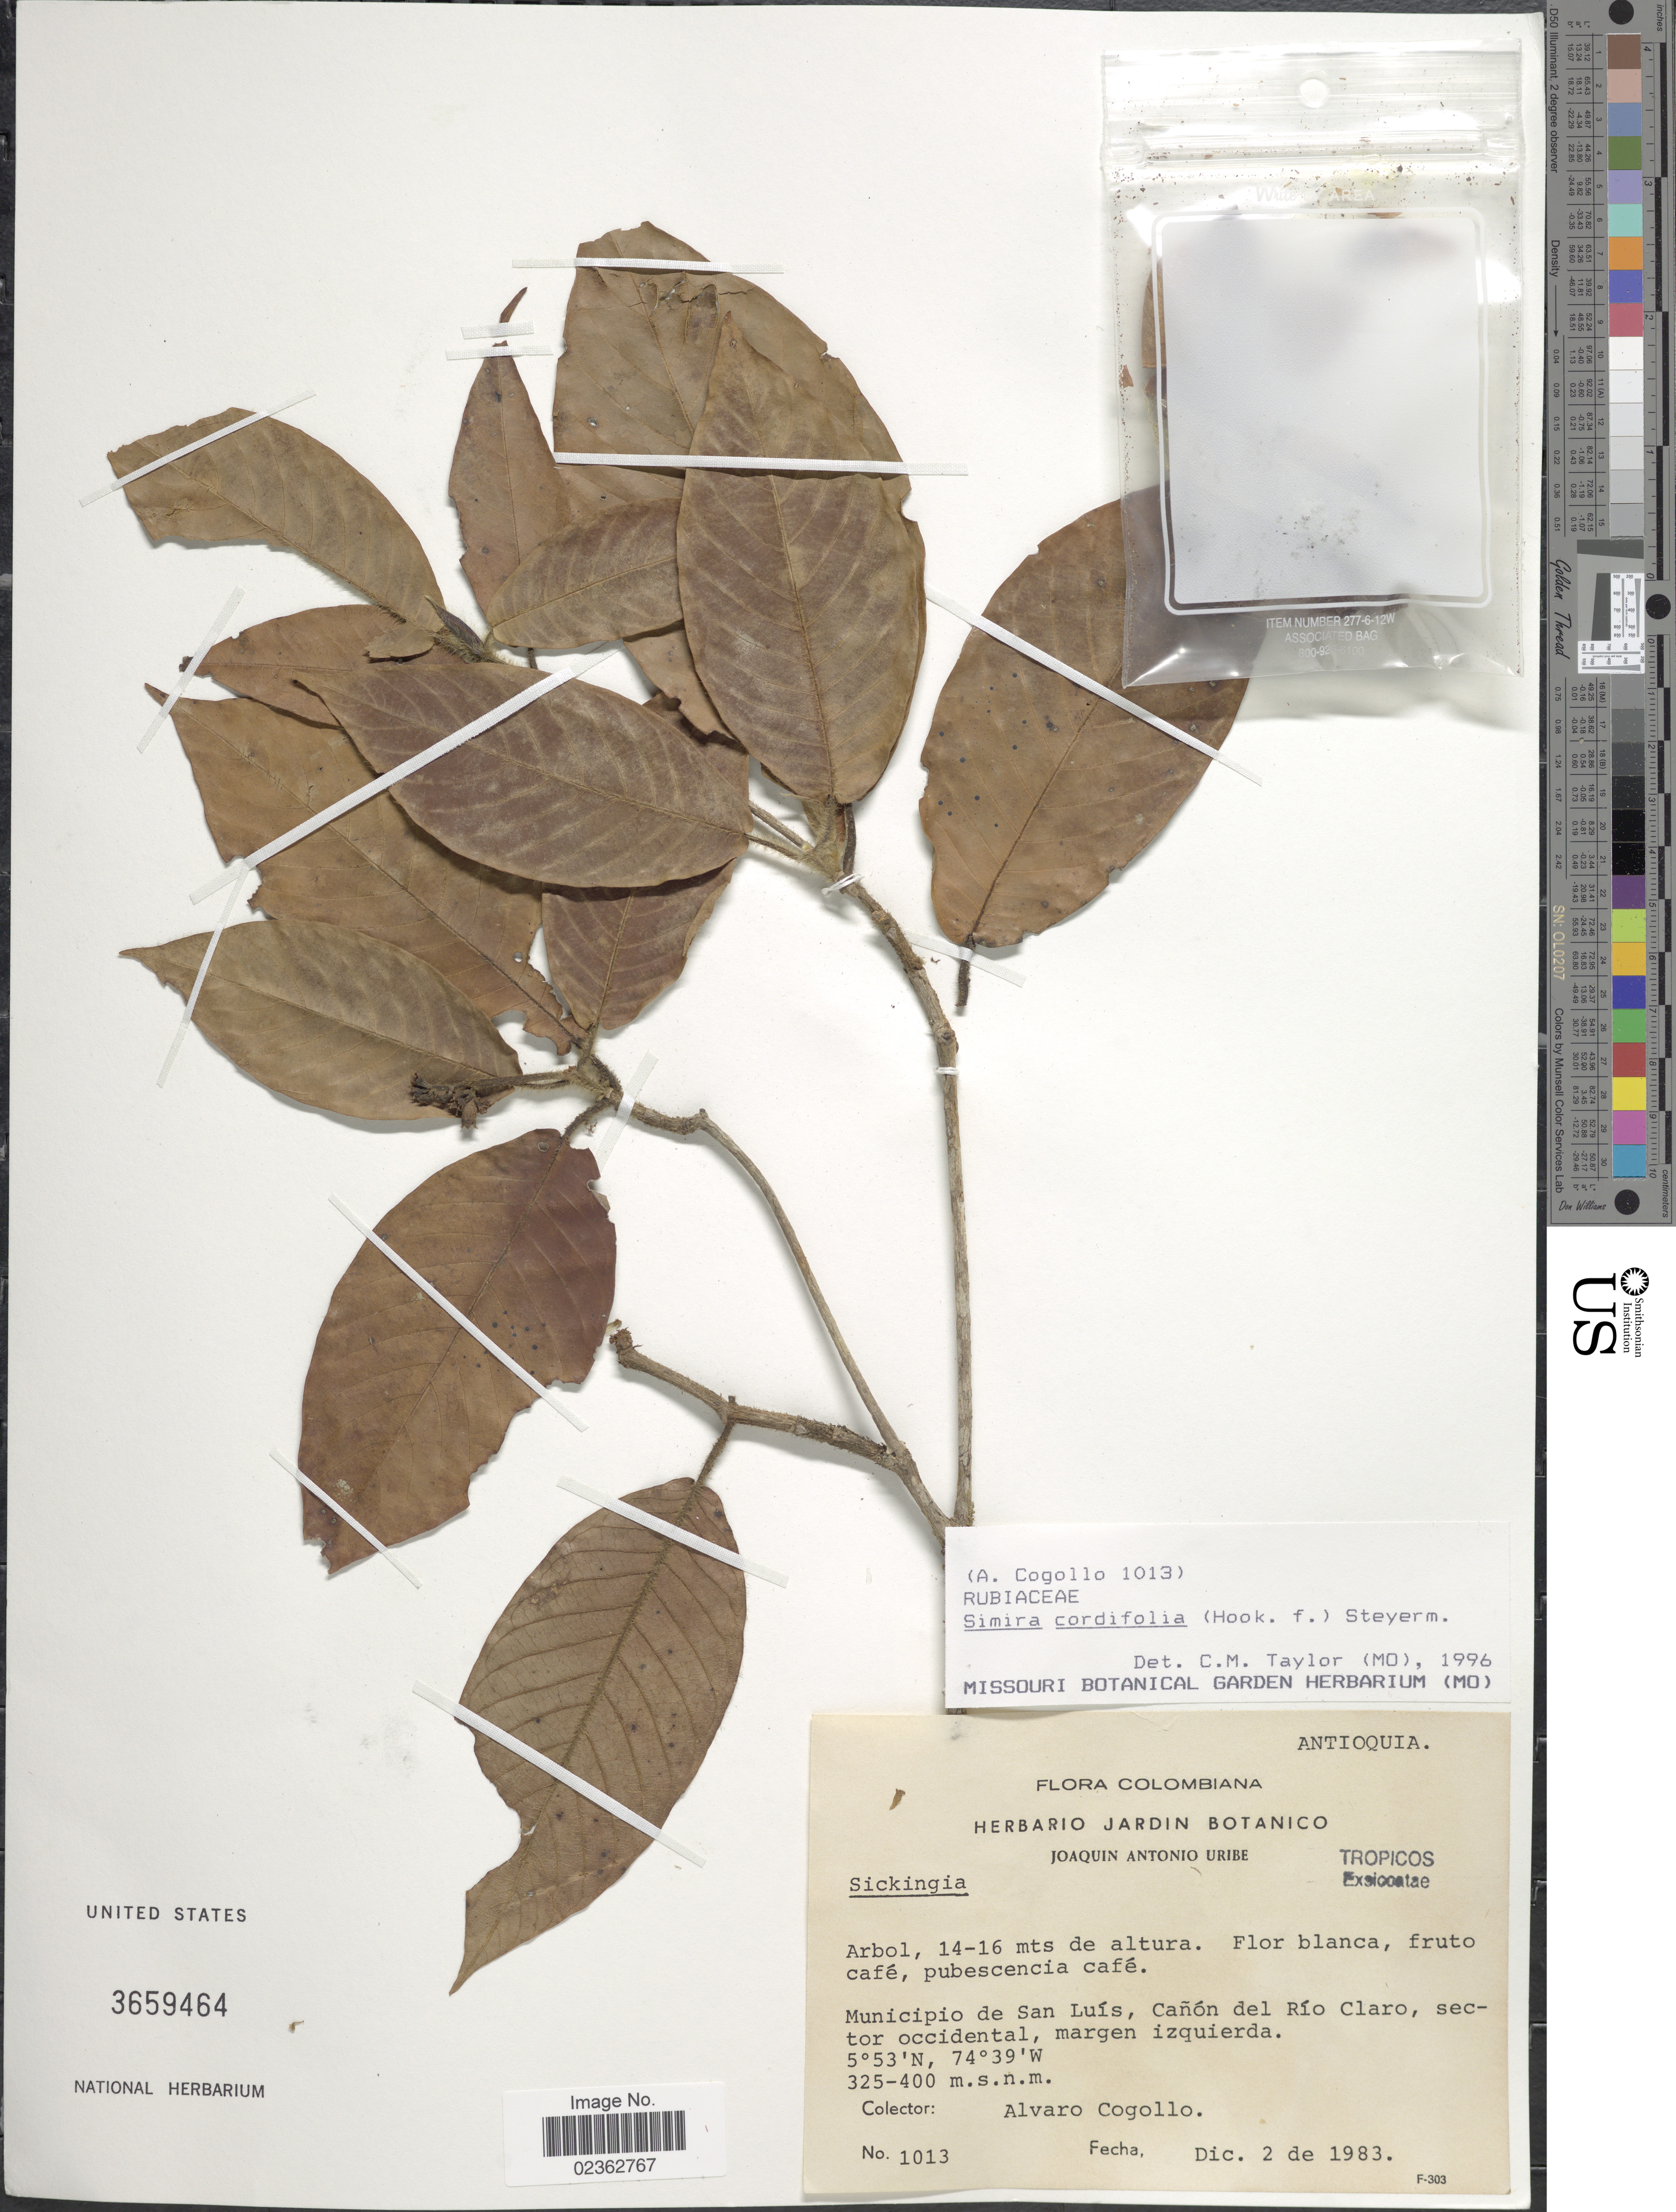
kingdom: Plantae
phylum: Tracheophyta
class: Magnoliopsida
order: Gentianales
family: Rubiaceae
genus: Simira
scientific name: Simira cordifolia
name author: (Hook. f.) Steyerm.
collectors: A. Cogollo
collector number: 1013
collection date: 1983-12-02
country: Colombia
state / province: Antioquia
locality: Municipio de San Luis, Canon del Rio claro, sector occidental, marge izquierda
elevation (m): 325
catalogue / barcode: US 3659464